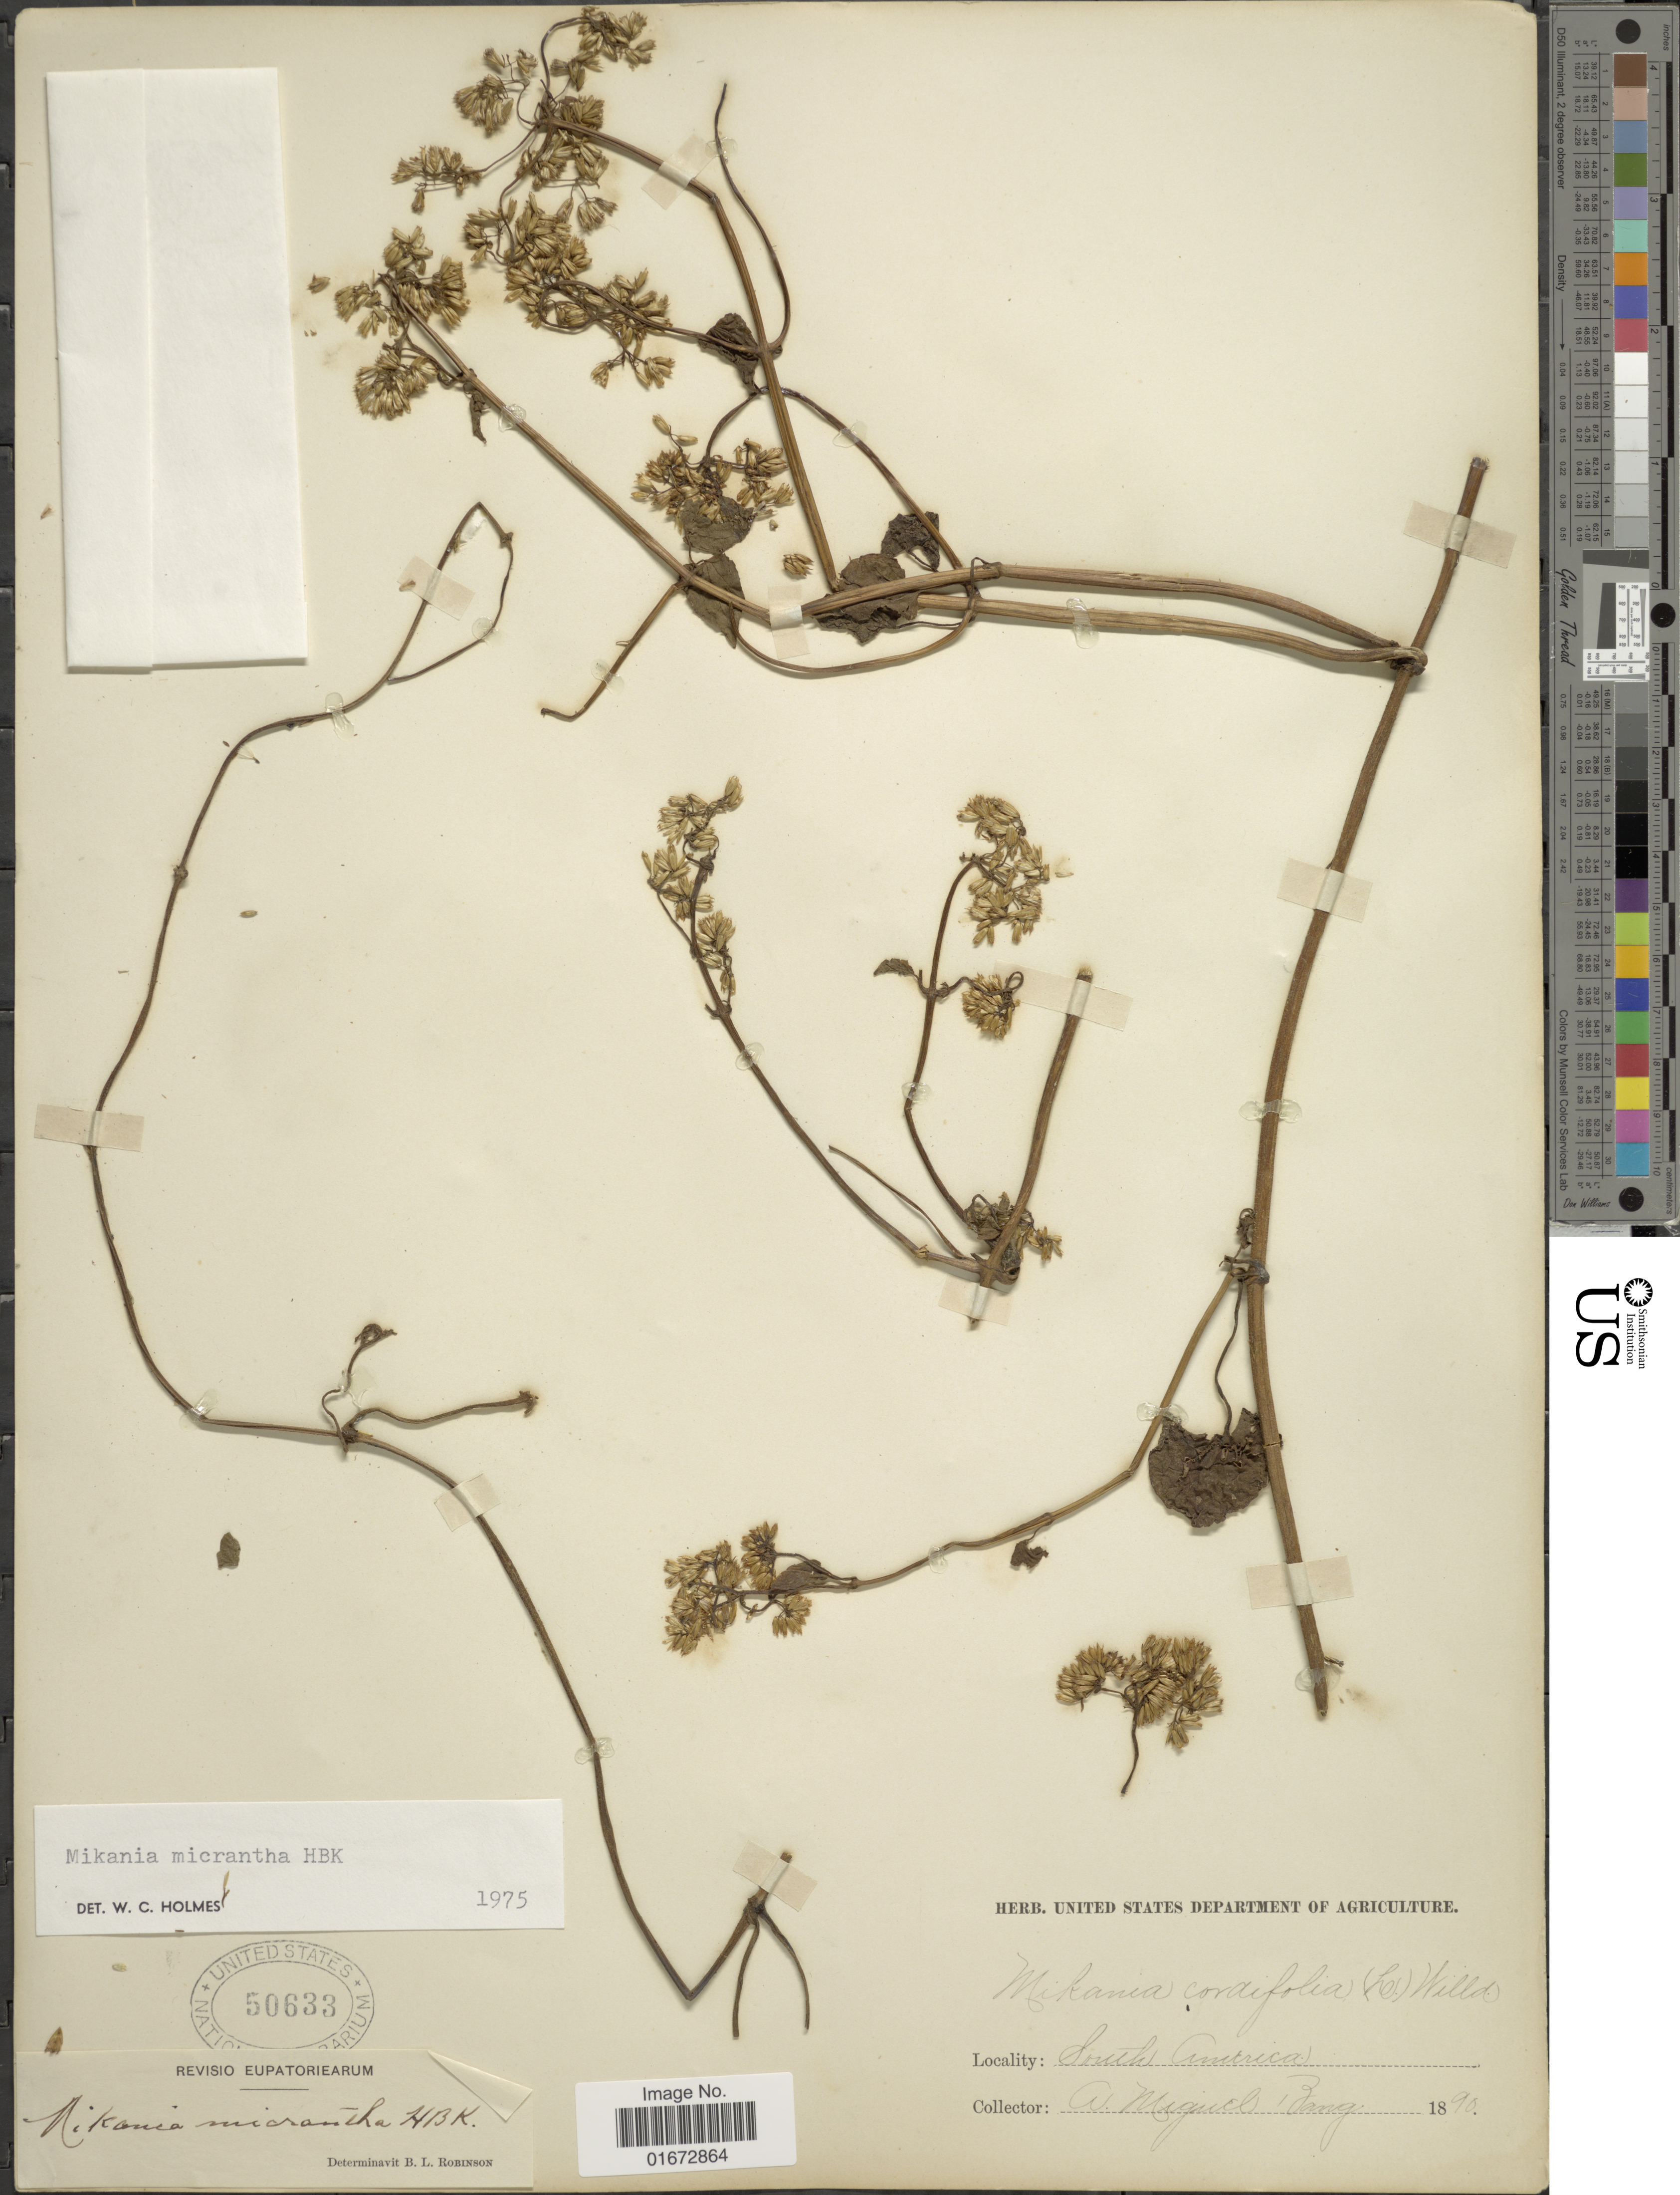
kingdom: Plantae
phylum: Tracheophyta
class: Magnoliopsida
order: Asterales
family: Asteraceae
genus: Mikania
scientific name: Mikania micrantha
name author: Kunth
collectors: M. Bang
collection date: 1890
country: Bolivia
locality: South America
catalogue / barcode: US 50633